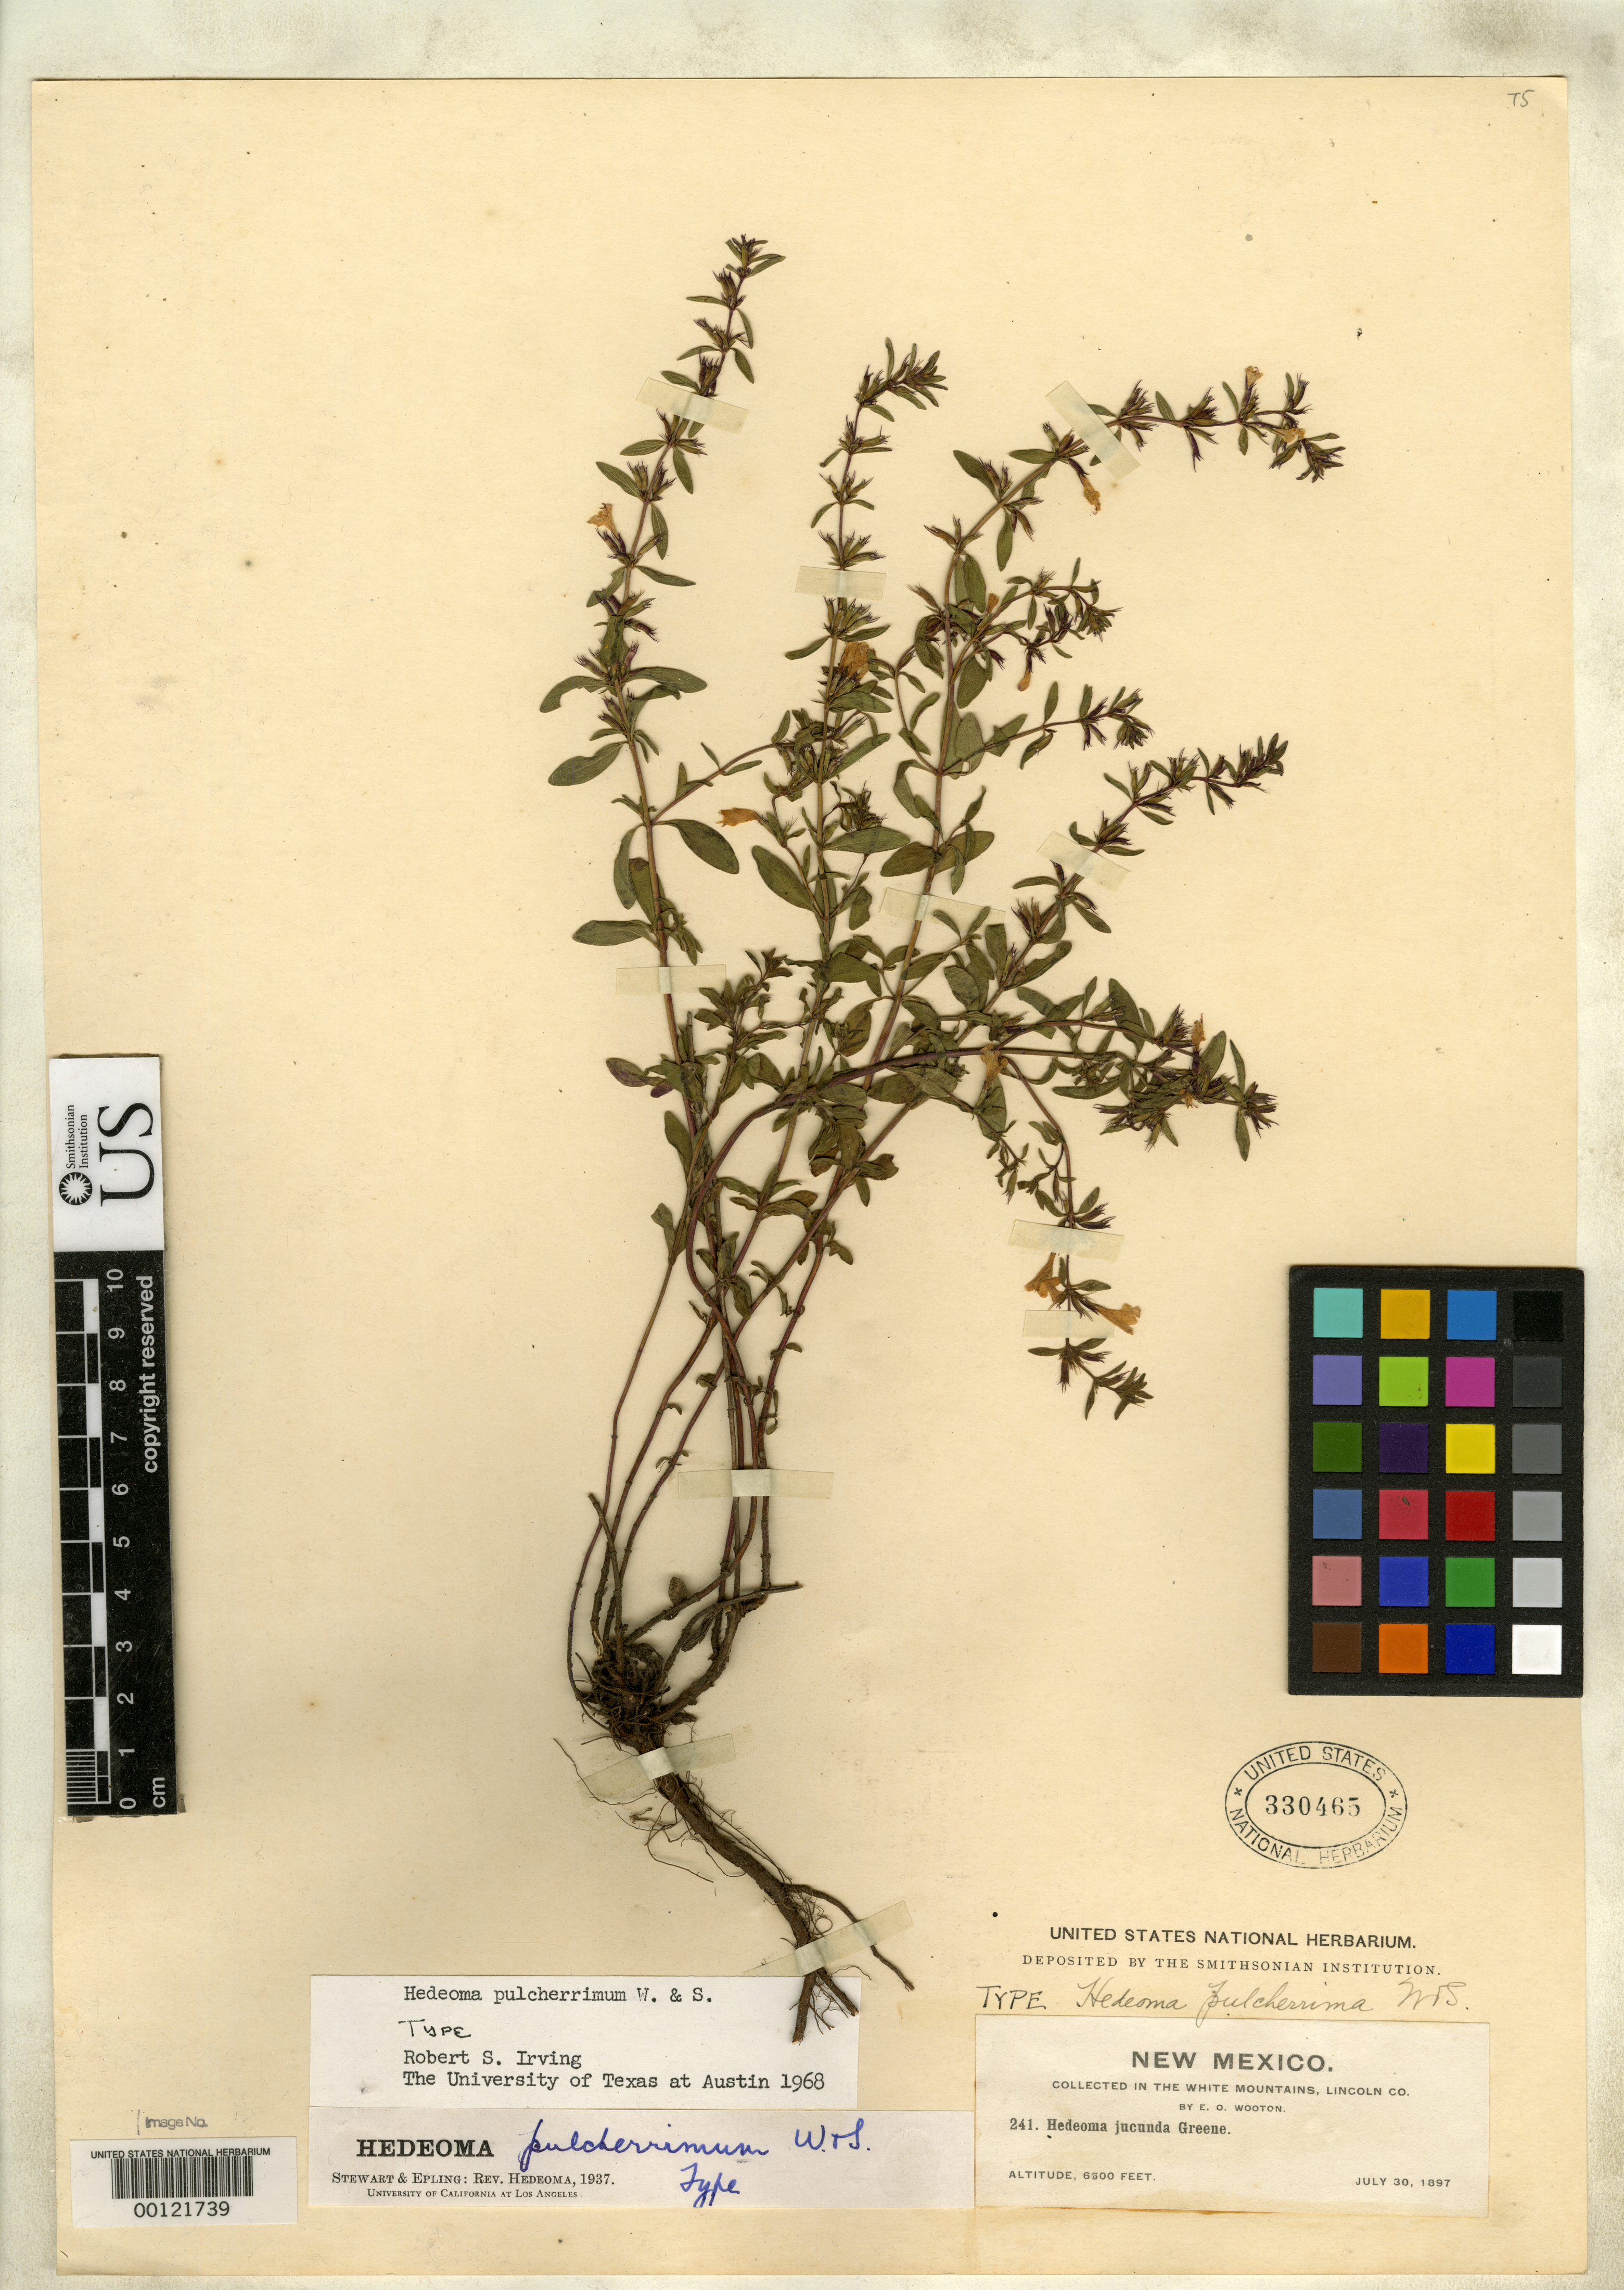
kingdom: Plantae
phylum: Tracheophyta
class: Magnoliopsida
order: Lamiales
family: Lamiaceae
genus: Hedeoma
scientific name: Hedeoma pulcherrima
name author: Wooton & Standl.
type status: Holotype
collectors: E. O. Wooton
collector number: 241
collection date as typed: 30 Jul 1897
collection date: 1897-07-30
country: United States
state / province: New Mexico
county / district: Lincoln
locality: White Mountains.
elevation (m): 1981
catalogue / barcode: US 330465